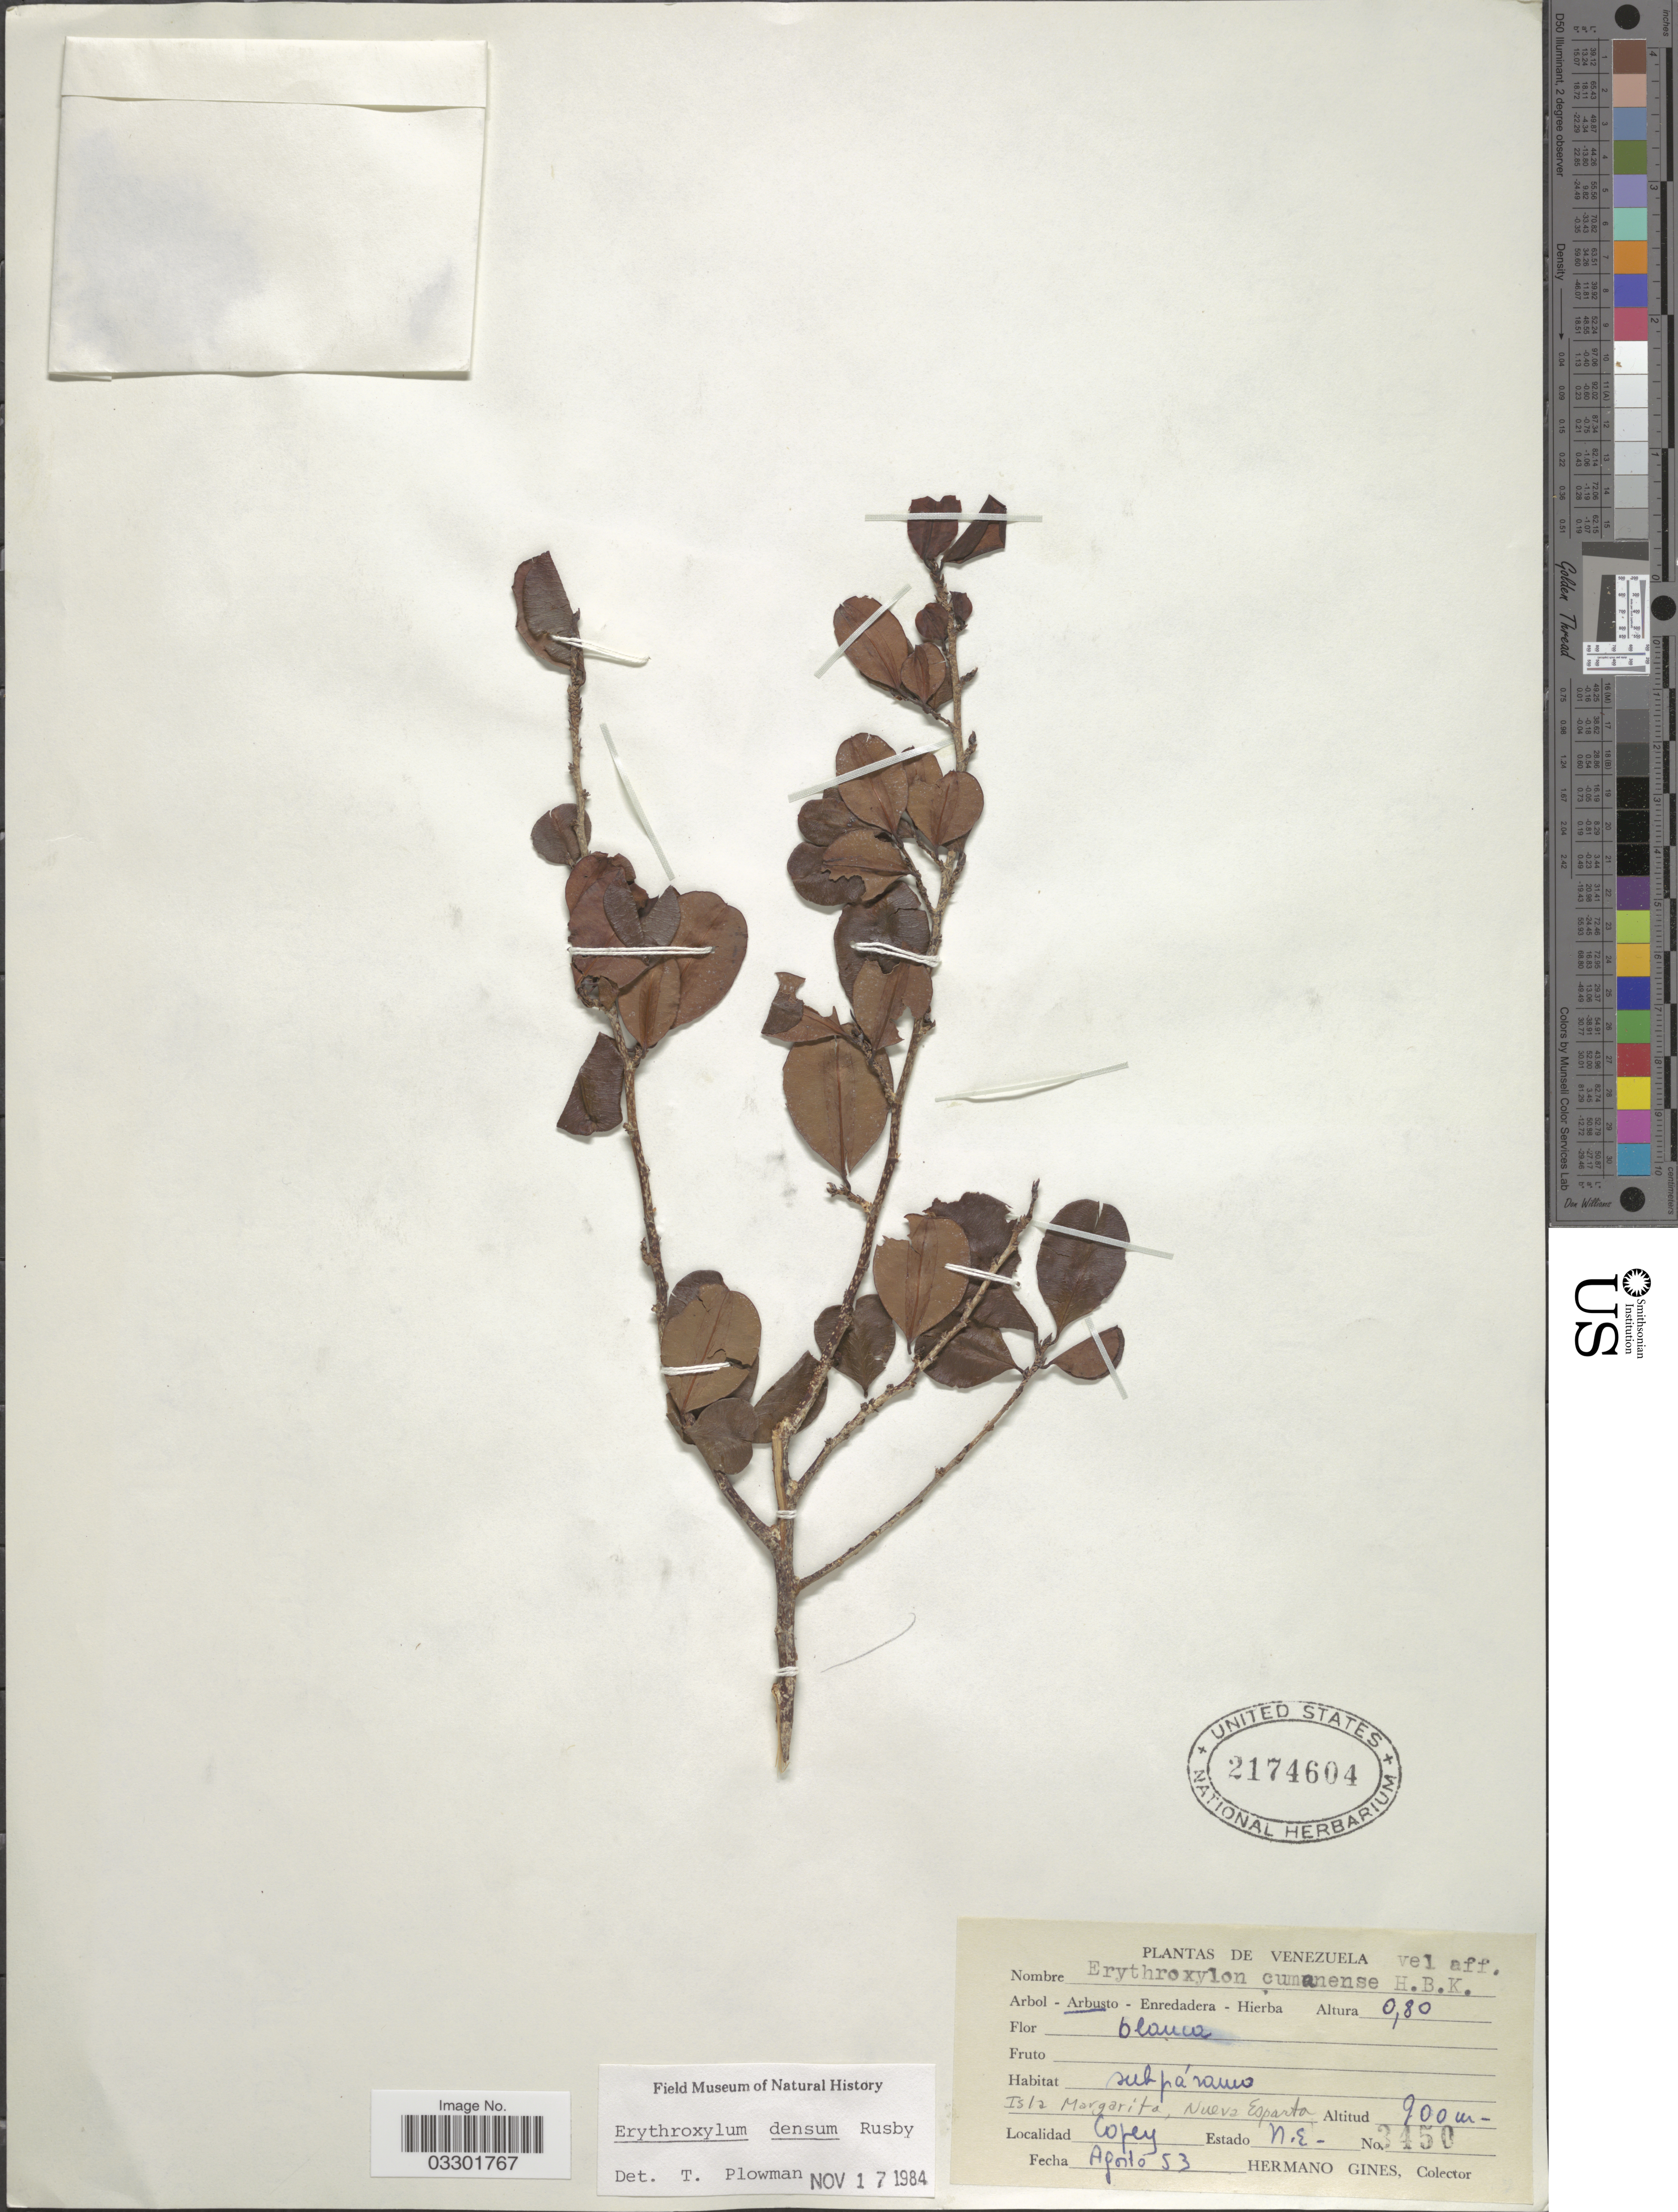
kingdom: Plantae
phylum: Tracheophyta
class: Magnoliopsida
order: Malpighiales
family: Erythroxylaceae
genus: Erythroxylum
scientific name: Erythroxylum densum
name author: Rusby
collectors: Bro. Gines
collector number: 3450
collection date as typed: Transcribed d/m/y: /8/53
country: Venezuela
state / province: Nueva Esparta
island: Margarita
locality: Isla Margarita, Nueve Esparta. Copey.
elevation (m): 900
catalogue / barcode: US 2174604